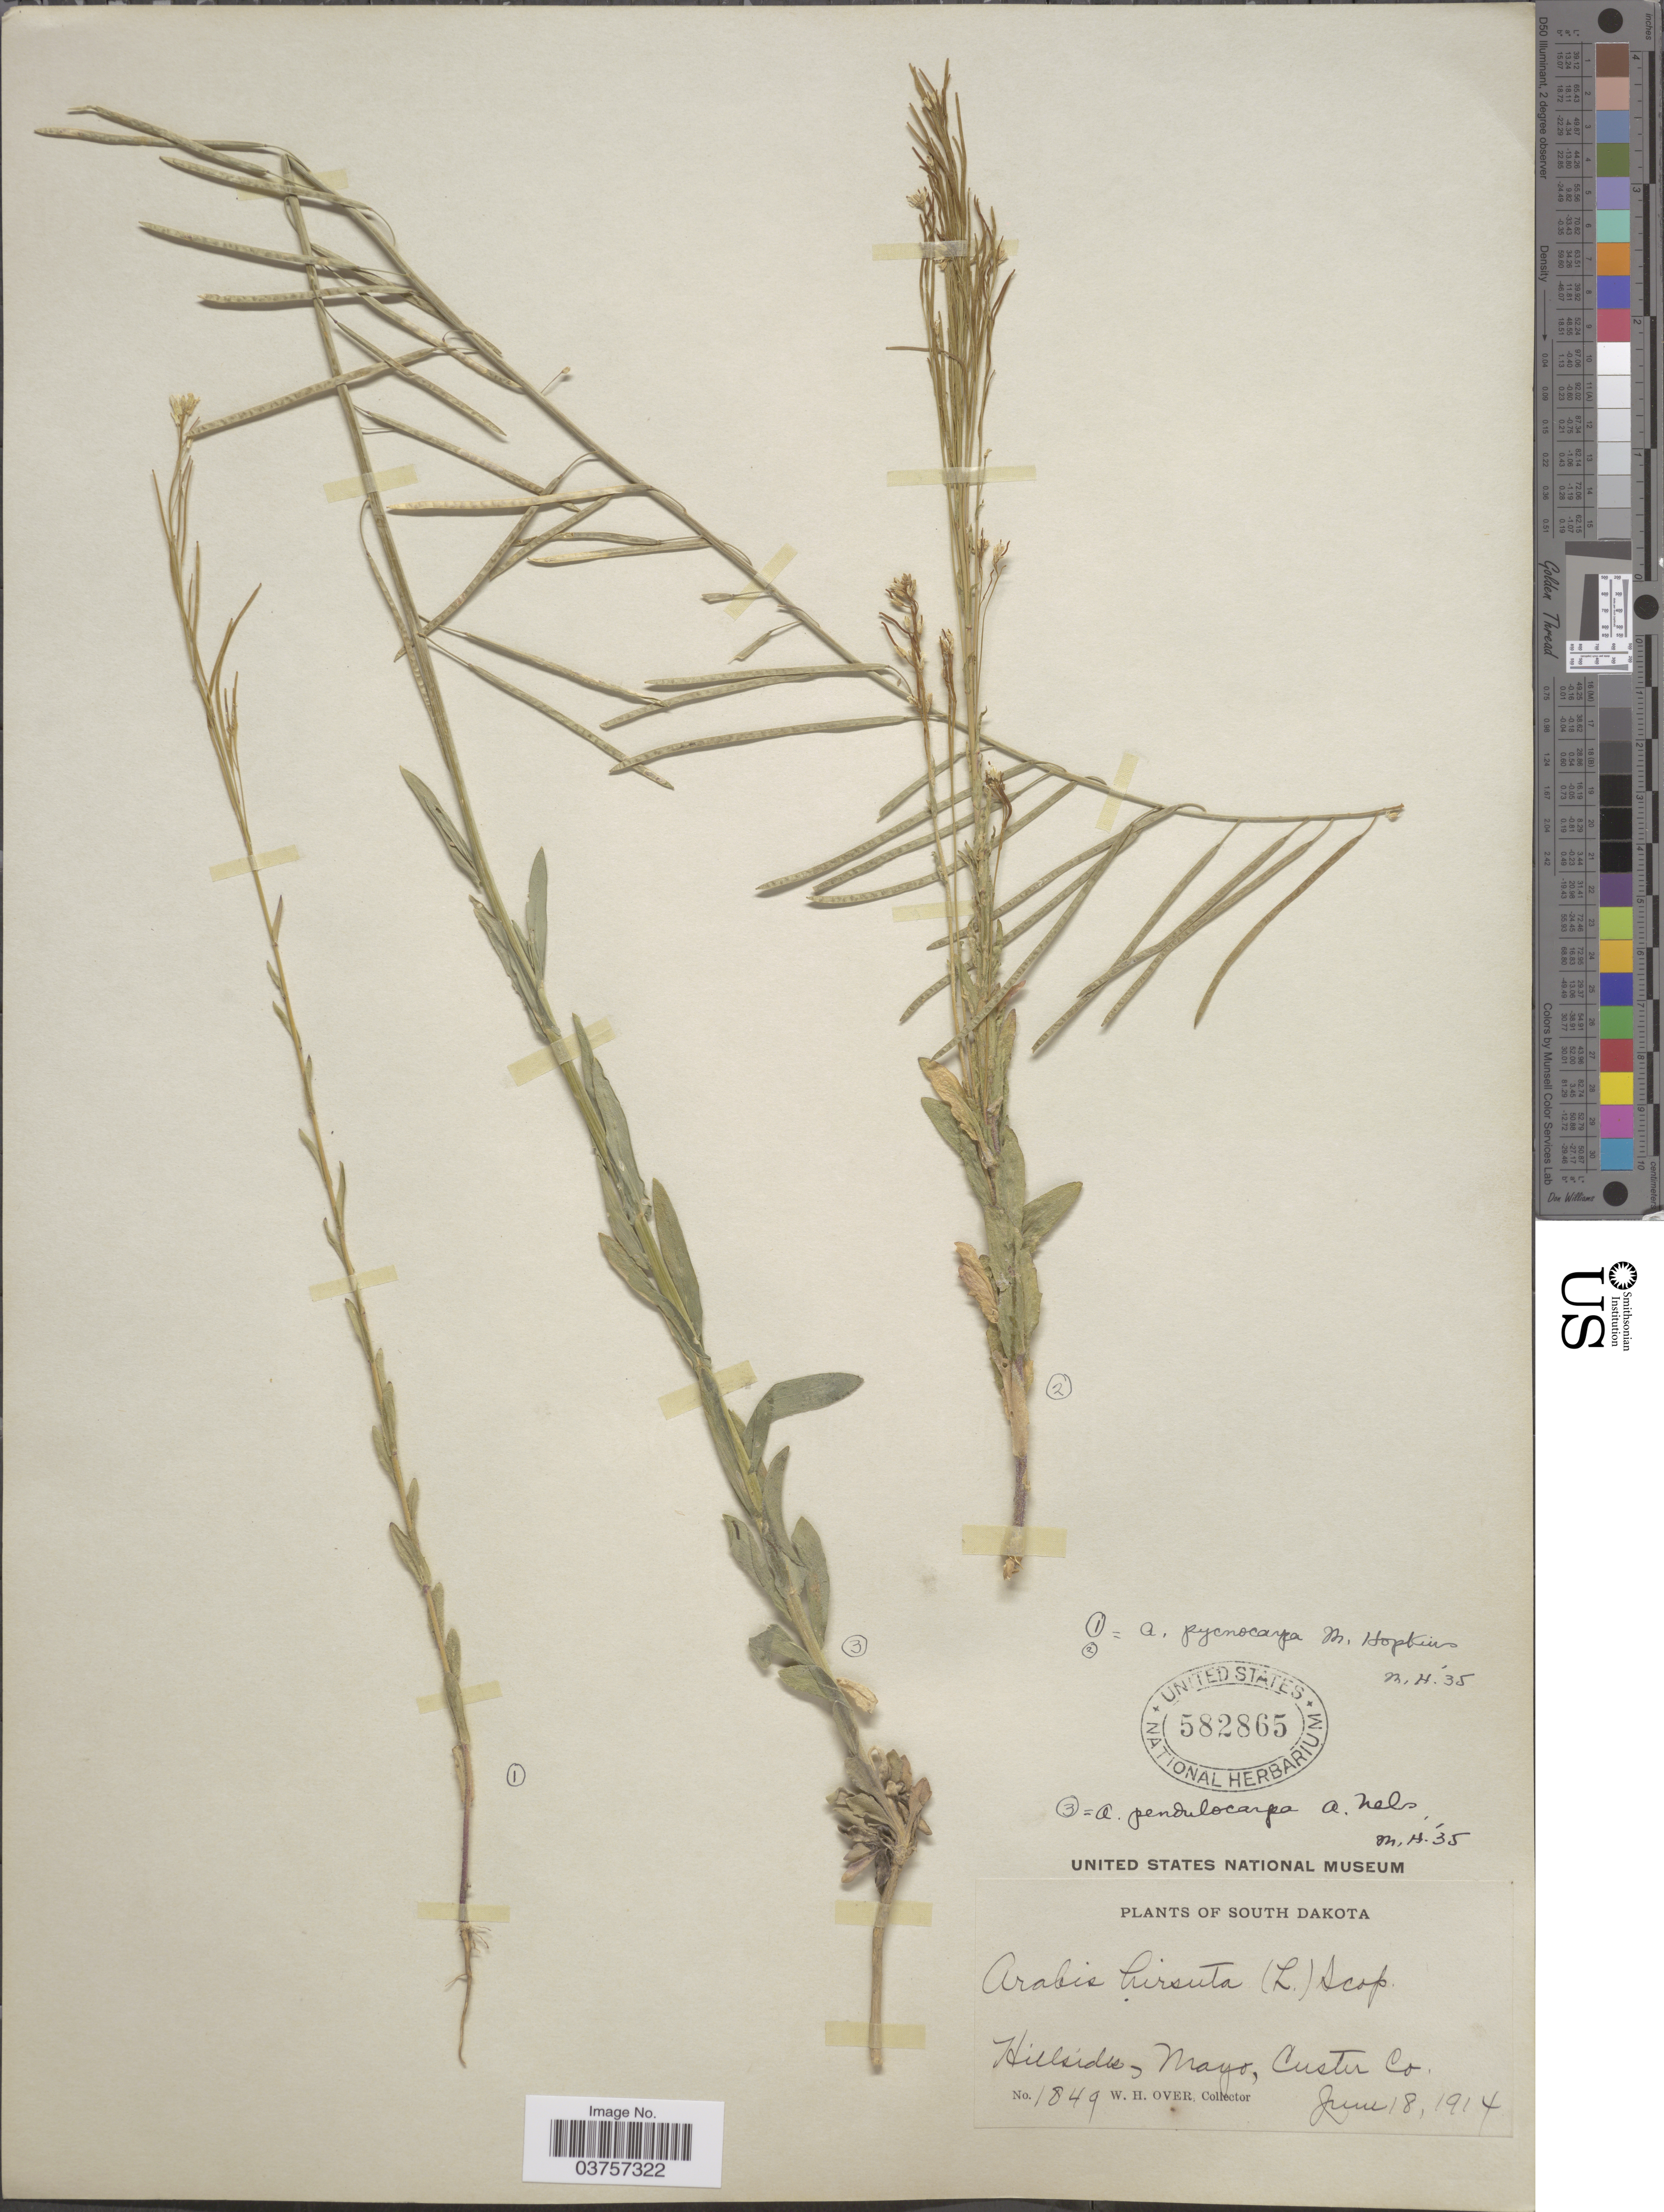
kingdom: Plantae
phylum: Tracheophyta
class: Magnoliopsida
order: Brassicales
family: Brassicaceae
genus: Arabis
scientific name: Arabis hirsuta var. pycnocarpa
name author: M. Hopkins & Rollins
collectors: W. Over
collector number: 1849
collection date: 1914-06-18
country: United States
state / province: South Dakota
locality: Hillside, Mayo, Custer Co.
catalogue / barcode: US 582865